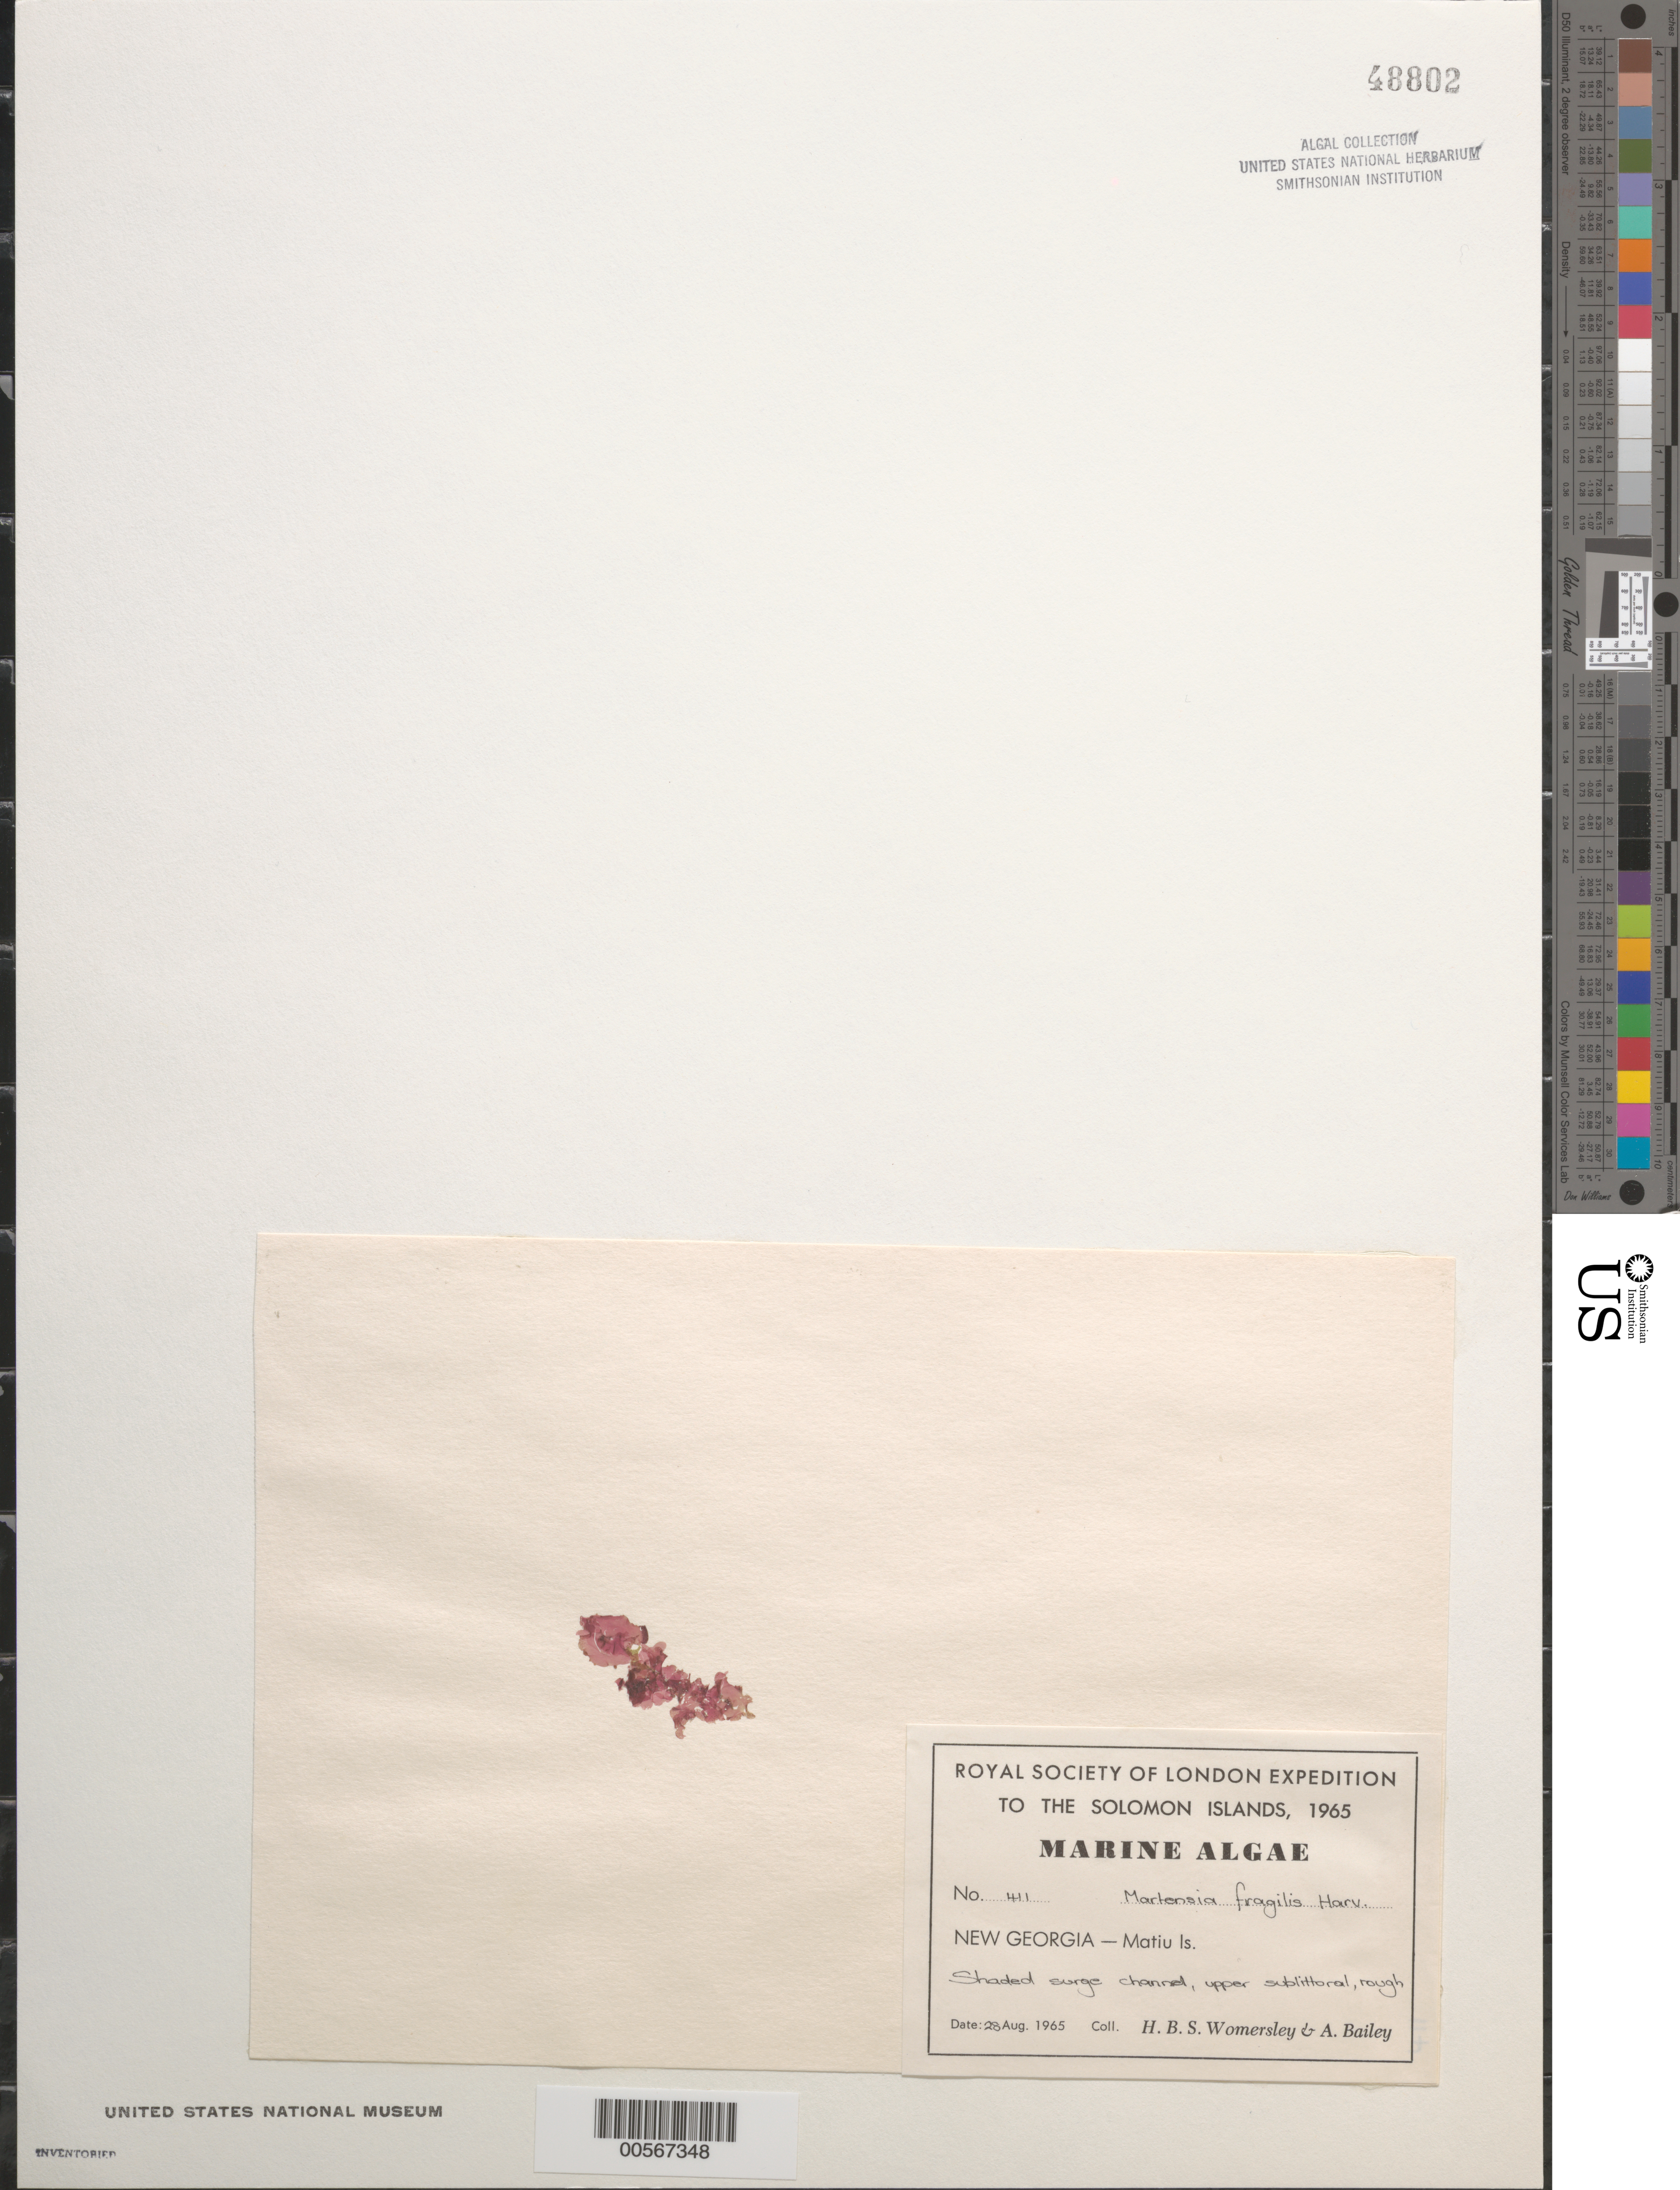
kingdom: Plantae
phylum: Rhodophyta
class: Florideophyceae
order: Ceramiales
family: Delesseriaceae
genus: Martensia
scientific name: Martensia fragilis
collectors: H. B. S. Womersley & A. Bailey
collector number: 411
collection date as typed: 28 Aug 1965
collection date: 1965-08-28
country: Solomon Islands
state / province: Western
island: Matiu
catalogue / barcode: US 48802